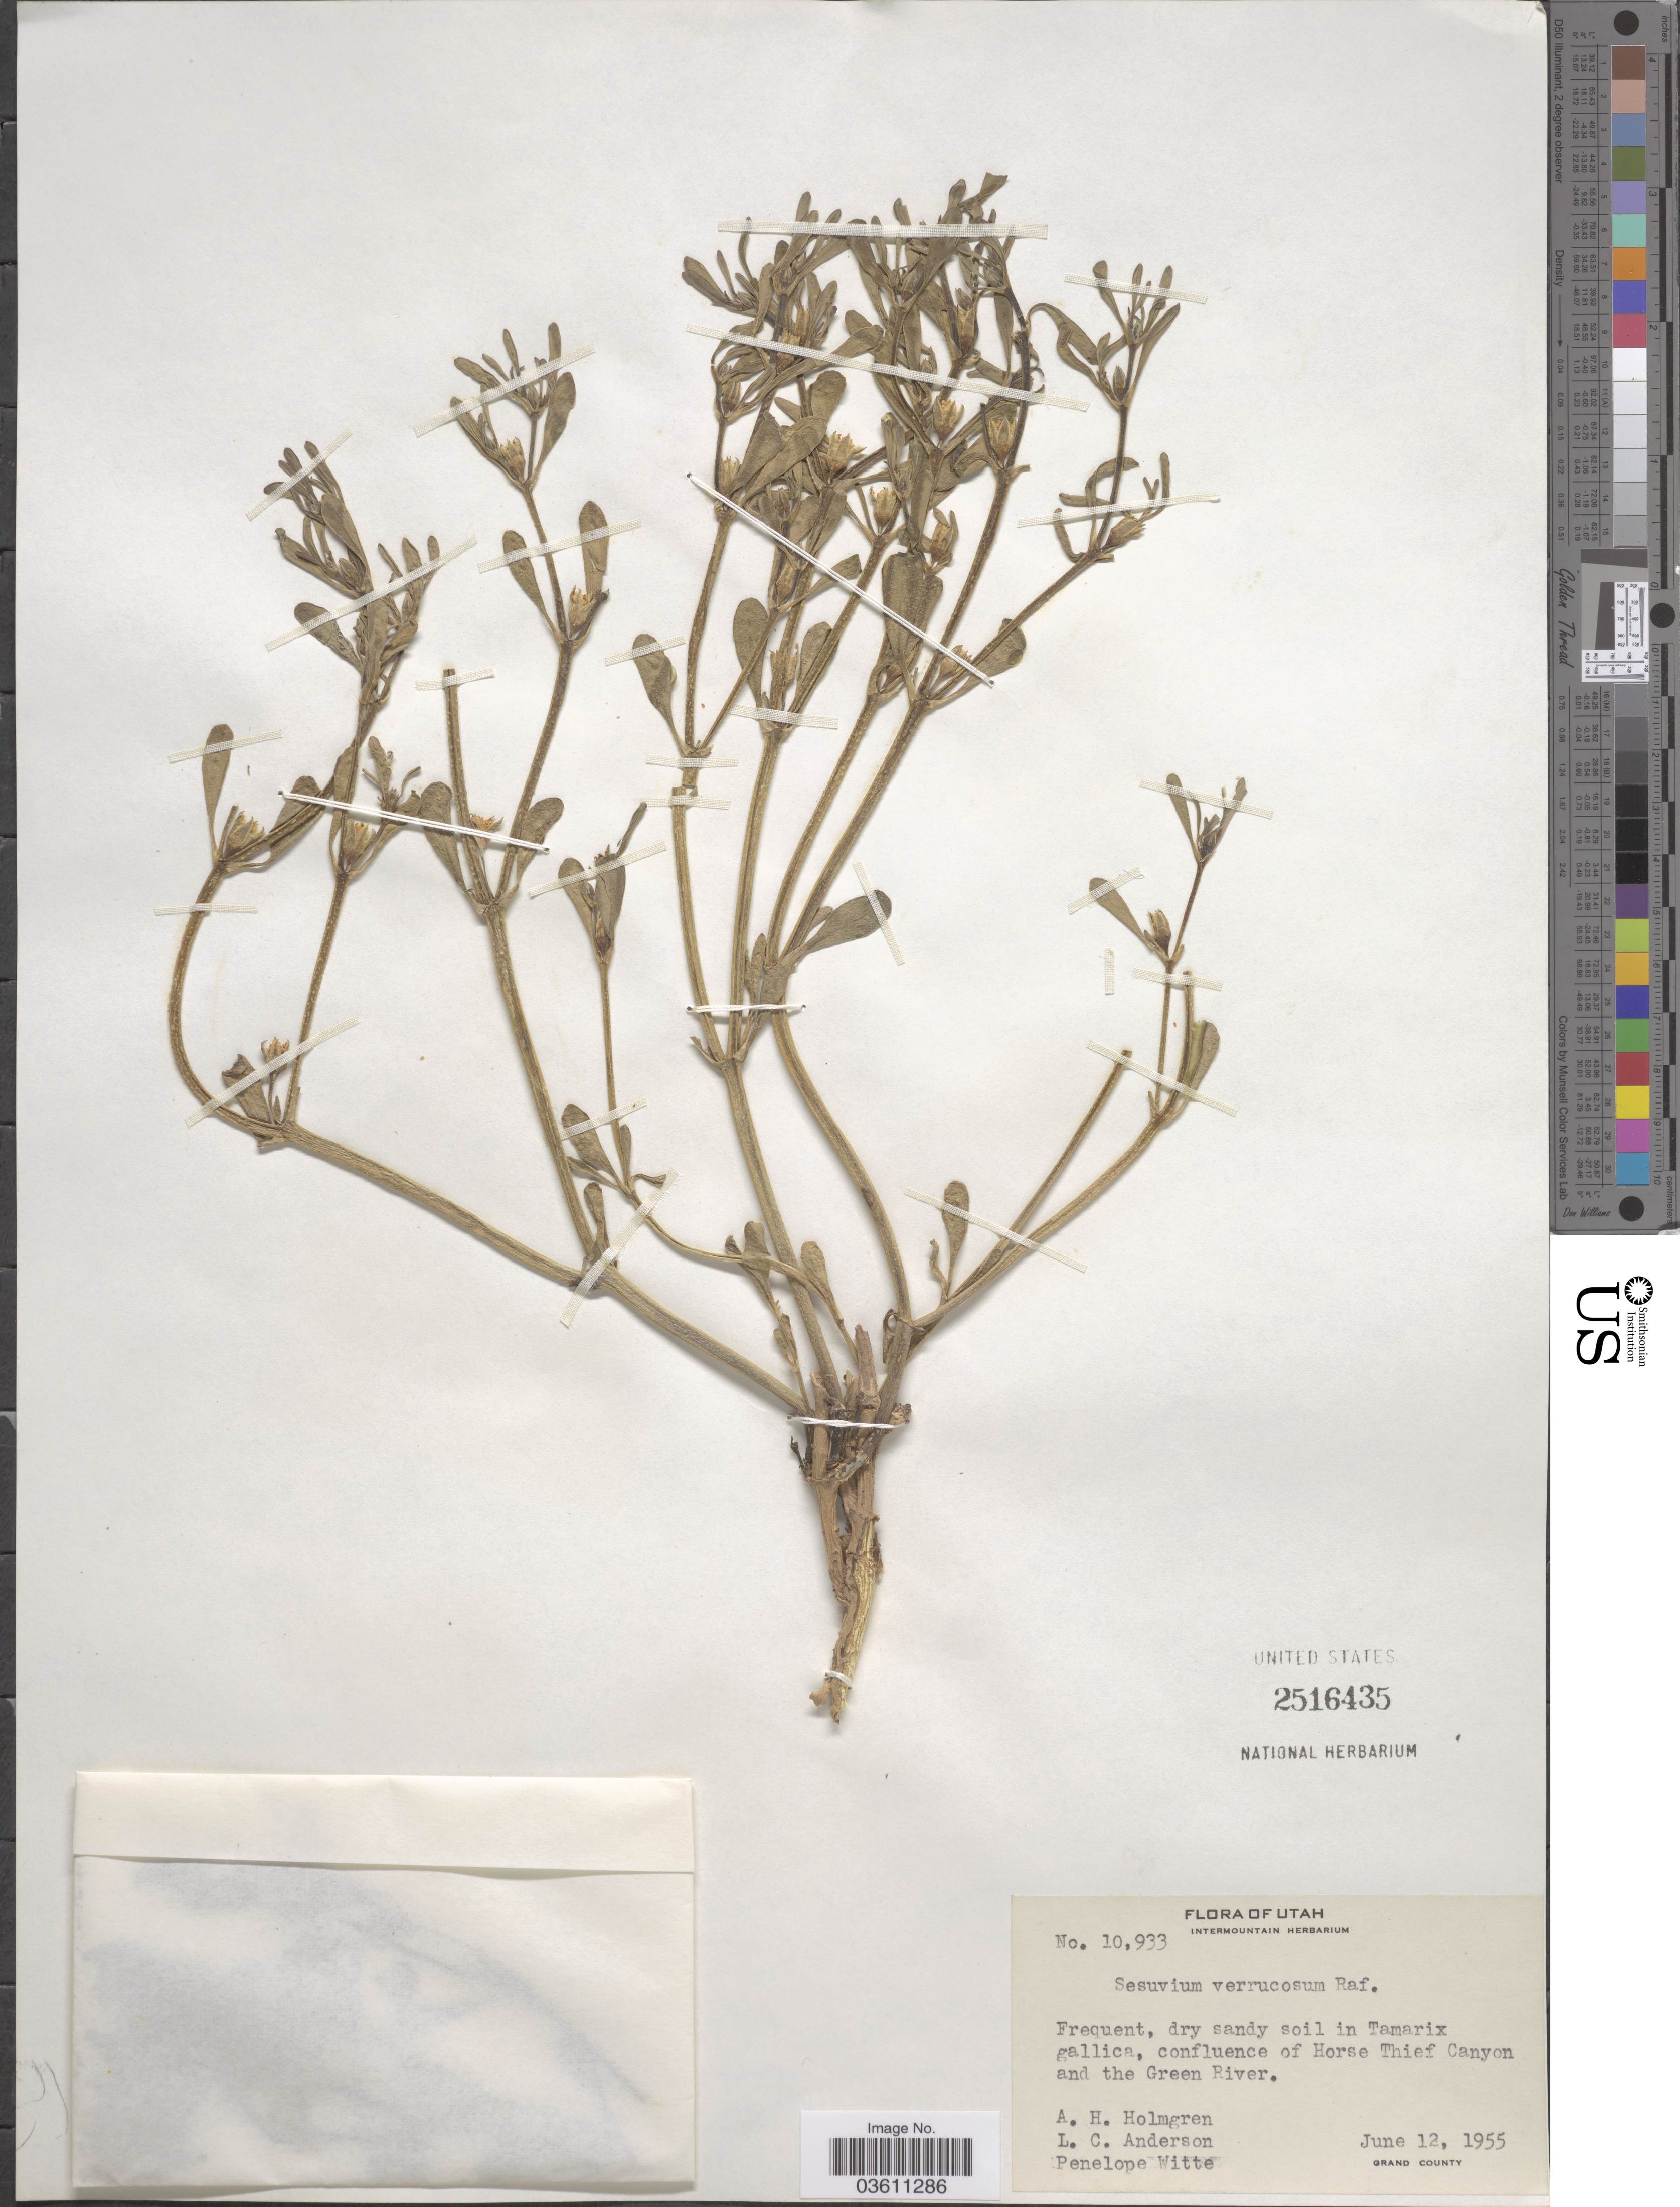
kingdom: Plantae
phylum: Tracheophyta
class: Magnoliopsida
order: Caryophyllales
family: Aizoaceae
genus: Sesuvium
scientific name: Sesuvium revolutifolium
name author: Ortega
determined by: Strong, Mark T., (BOT), Smithsonian Institution - National Museum of Natural History (UNITED STATES)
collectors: A. H. Holmgren, L. C. Anderson & P. Witte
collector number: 10933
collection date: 1955-06-12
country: United States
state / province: Utah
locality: Confluence of Horse Thief Canyon and the Green River. Grand County.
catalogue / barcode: US 2516435